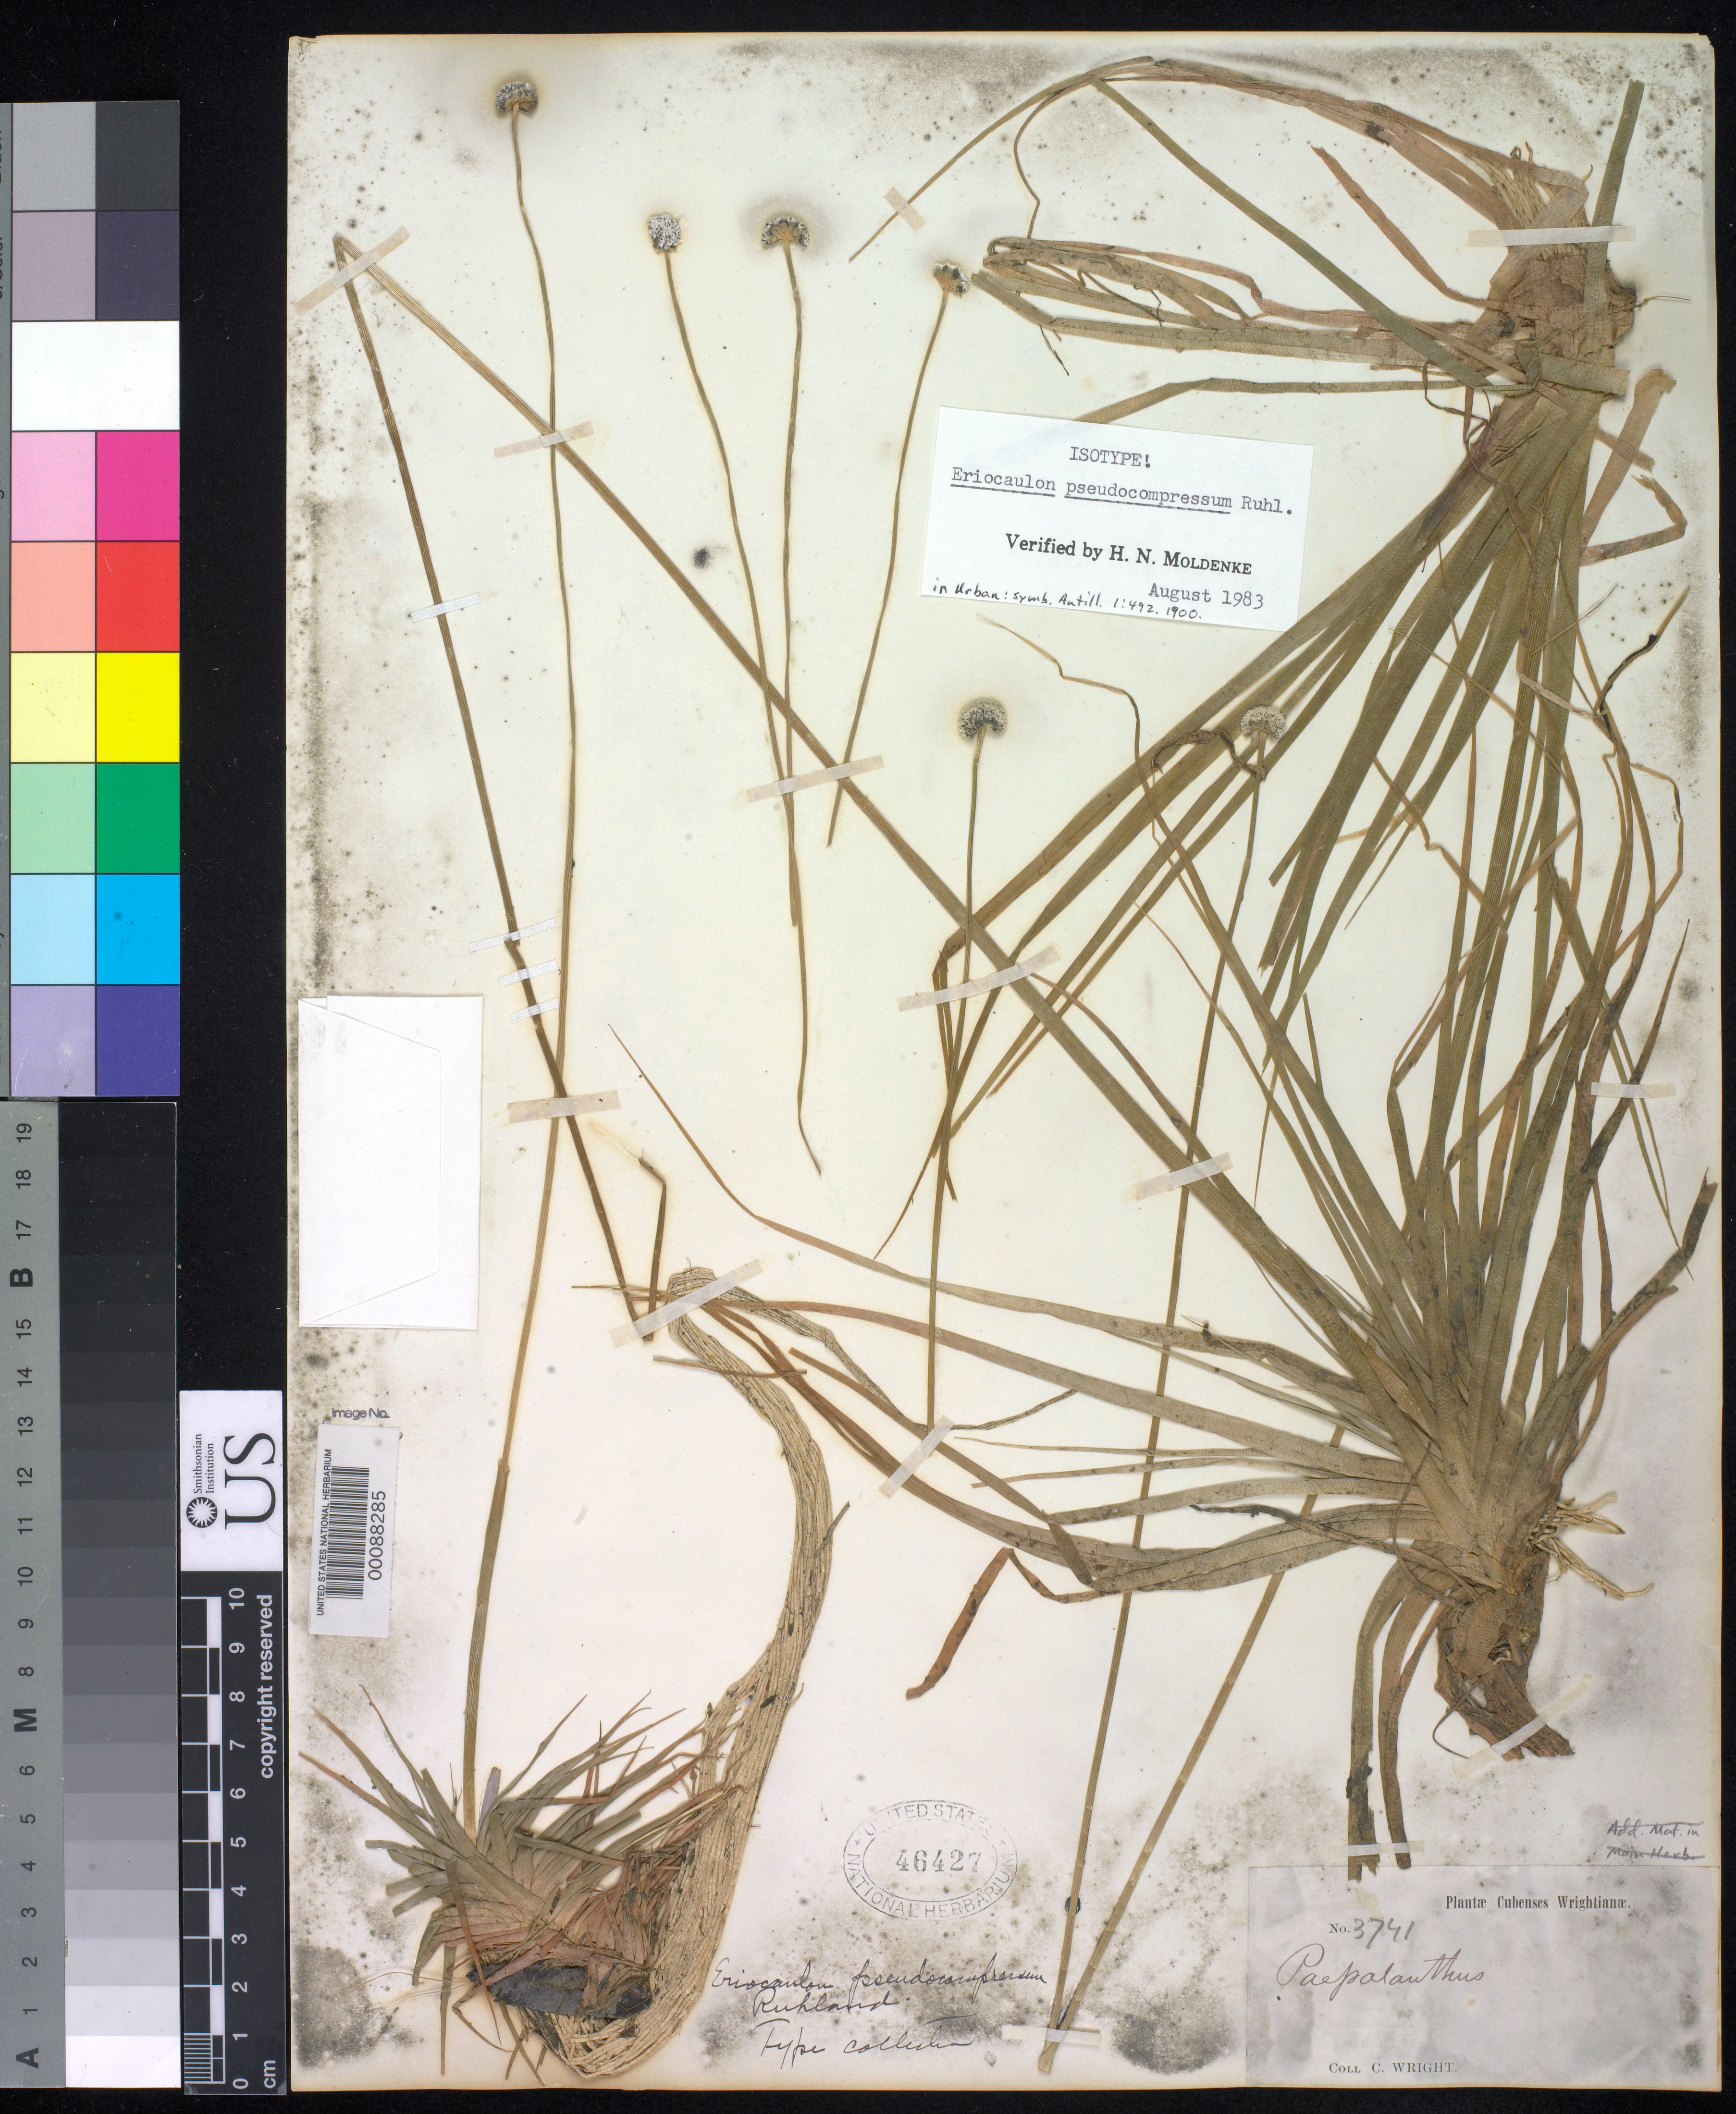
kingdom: Plantae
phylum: Tracheophyta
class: Liliopsida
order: Poales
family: Eriocaulaceae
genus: Eriocaulon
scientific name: Eriocaulon pseudocompressum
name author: Ruhland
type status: Isotype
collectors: C. Wright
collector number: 3741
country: Cuba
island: Greater Antilles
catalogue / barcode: US 46427